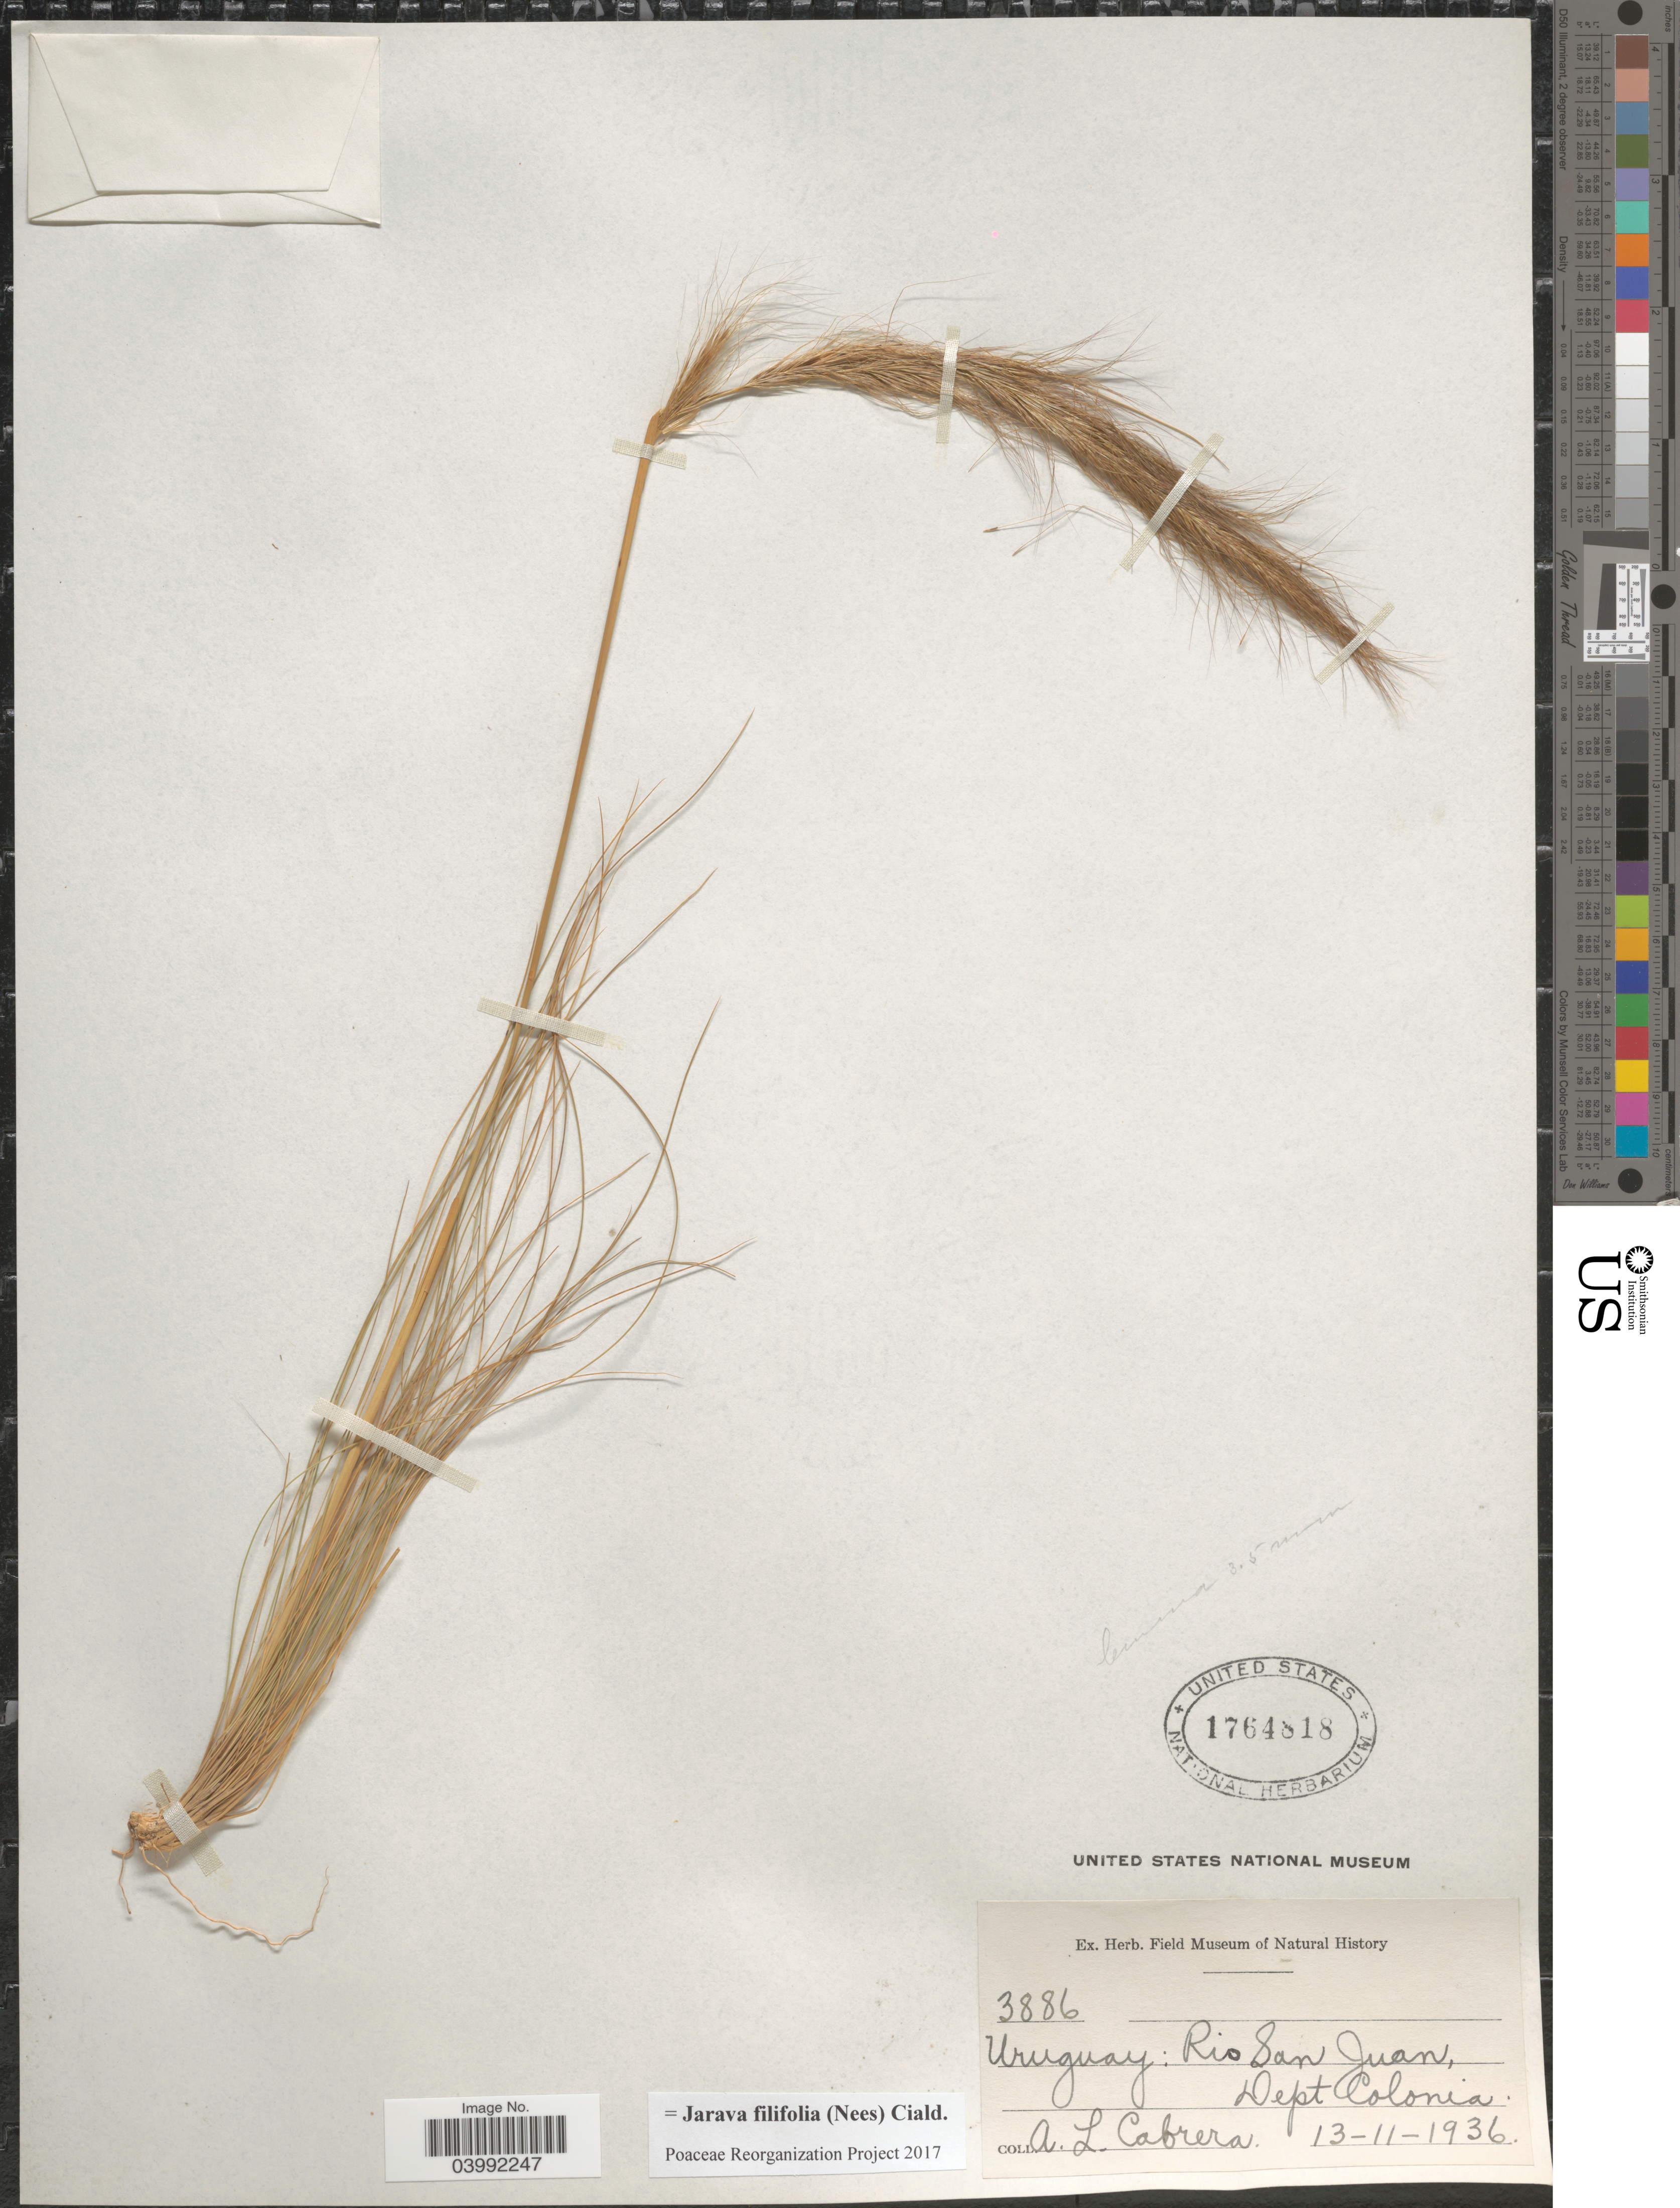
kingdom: Plantae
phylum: Tracheophyta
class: Liliopsida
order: Poales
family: Poaceae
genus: Jarava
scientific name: Jarava filifolia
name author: (Nees) Ciald.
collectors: A. L. Cabrera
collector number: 3886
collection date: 1936-11-13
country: Uruguay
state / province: Colonia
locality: Rio San Juan, Dept Colonia.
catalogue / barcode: US 1764818